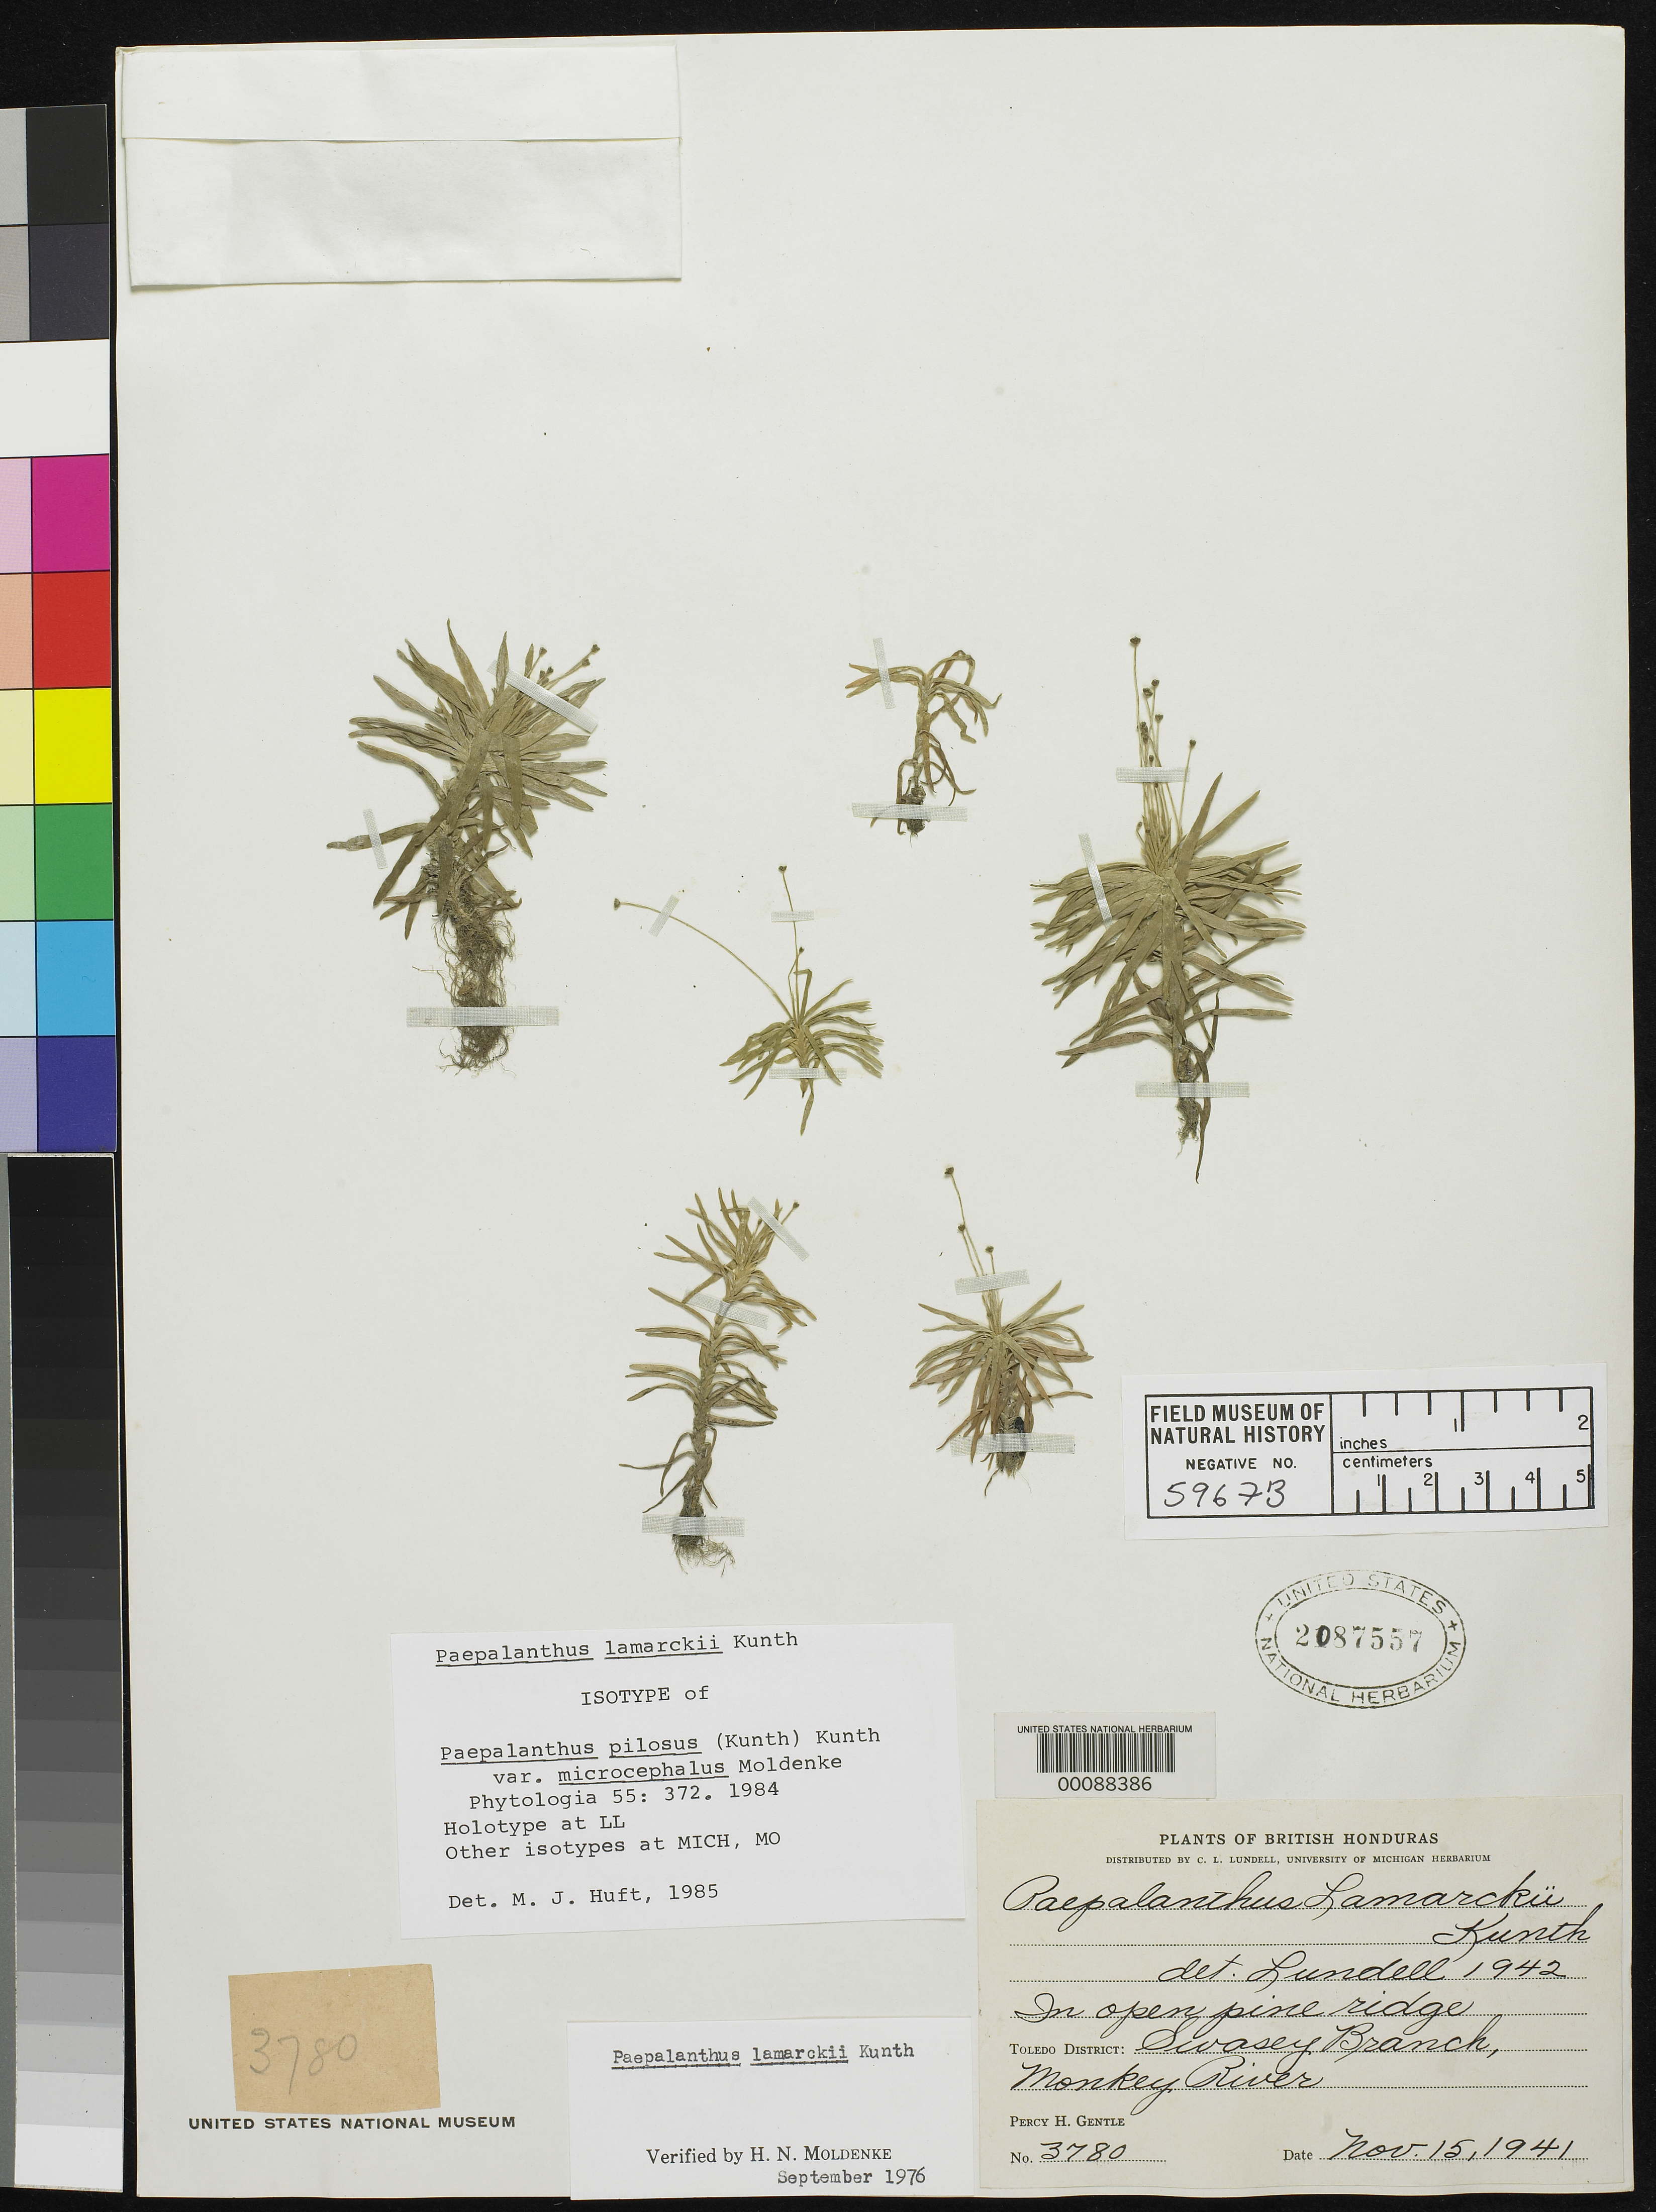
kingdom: Plantae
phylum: Tracheophyta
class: Liliopsida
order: Poales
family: Eriocaulaceae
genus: Paepalanthus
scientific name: Paepalanthus pilosus var. microcephalus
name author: Moldenke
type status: Isotype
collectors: P. H. Gentle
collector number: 3780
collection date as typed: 15 Nov 1941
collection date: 1941-11-15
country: Belize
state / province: Toledo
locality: Swasy Branch, Monkey River.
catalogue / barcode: US 2087557